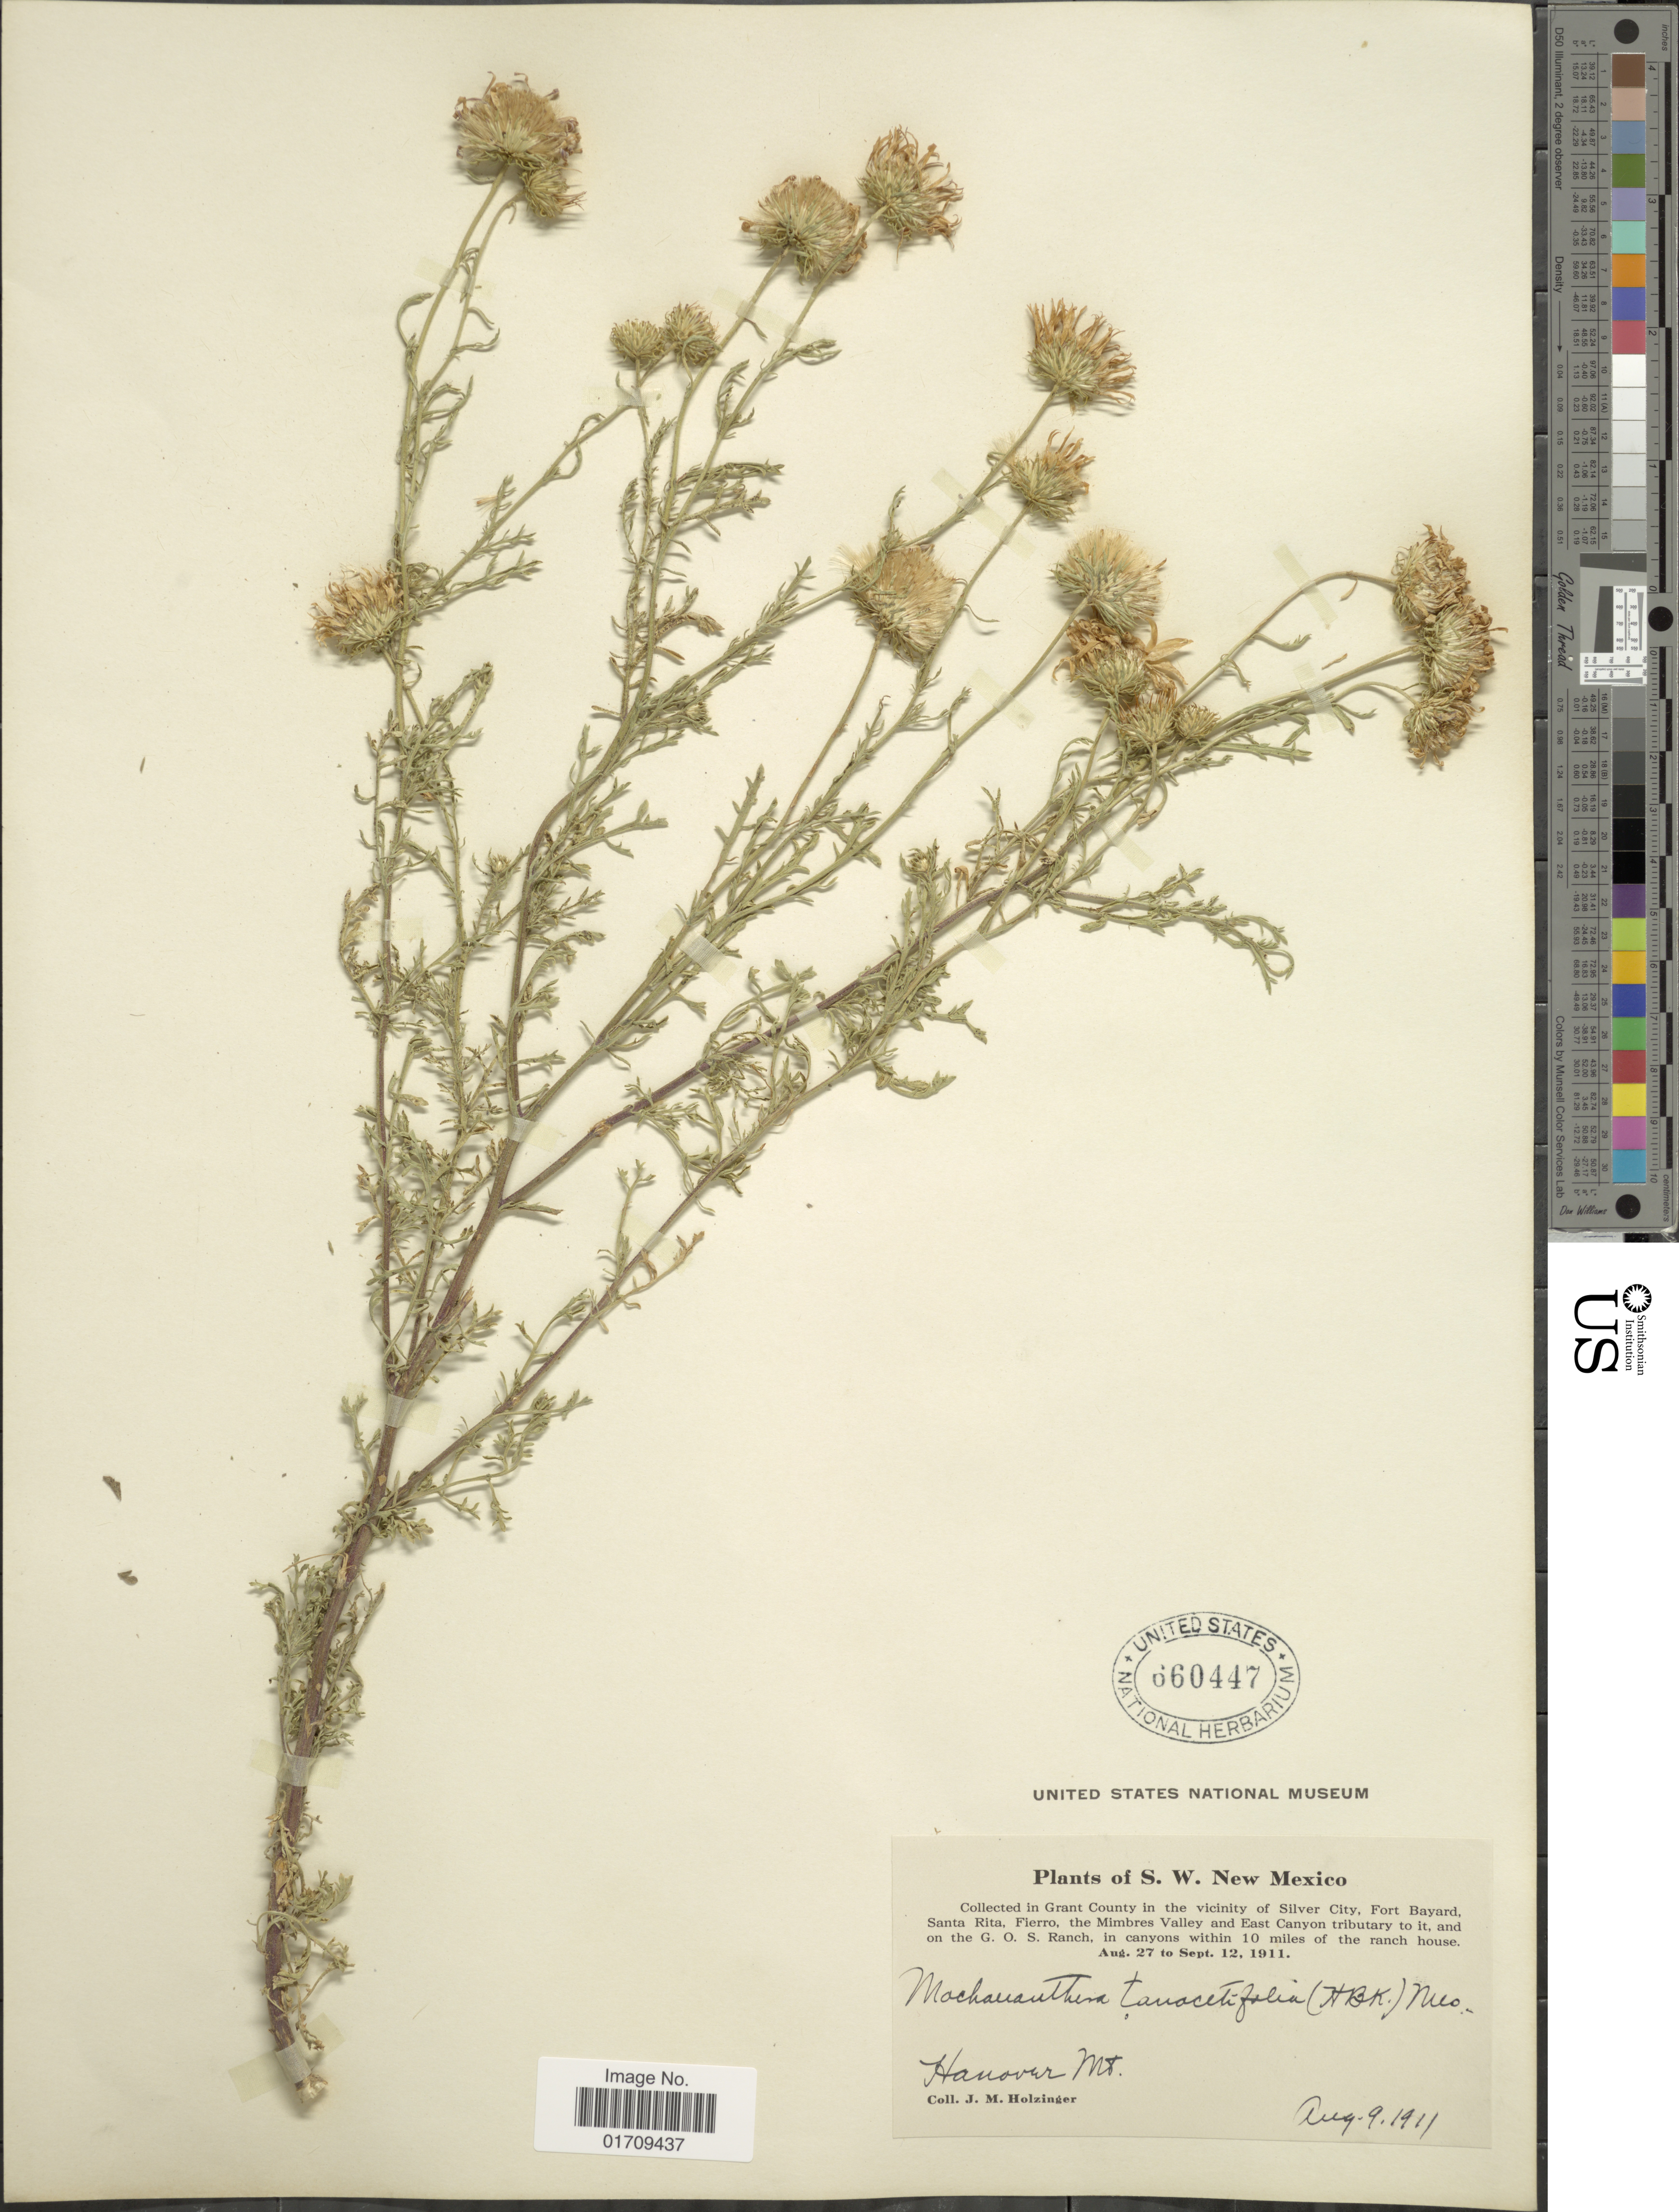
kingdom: Plantae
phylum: Tracheophyta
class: Magnoliopsida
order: Asterales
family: Asteraceae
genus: Machaeranthera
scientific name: Machaeranthera tanacetifolia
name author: (Kunth) Nees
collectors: J. M. Holzinger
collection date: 1911-08-09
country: United States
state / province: New Mexico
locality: S. W. New Mexico, Grant County in the vicinity of Silver City, Fort Bayard, Santa Rita, Fierro, the Mimbres Valley and East Canyon, on the G. O. S. Ranch, Hanover Mt.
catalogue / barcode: US 660447